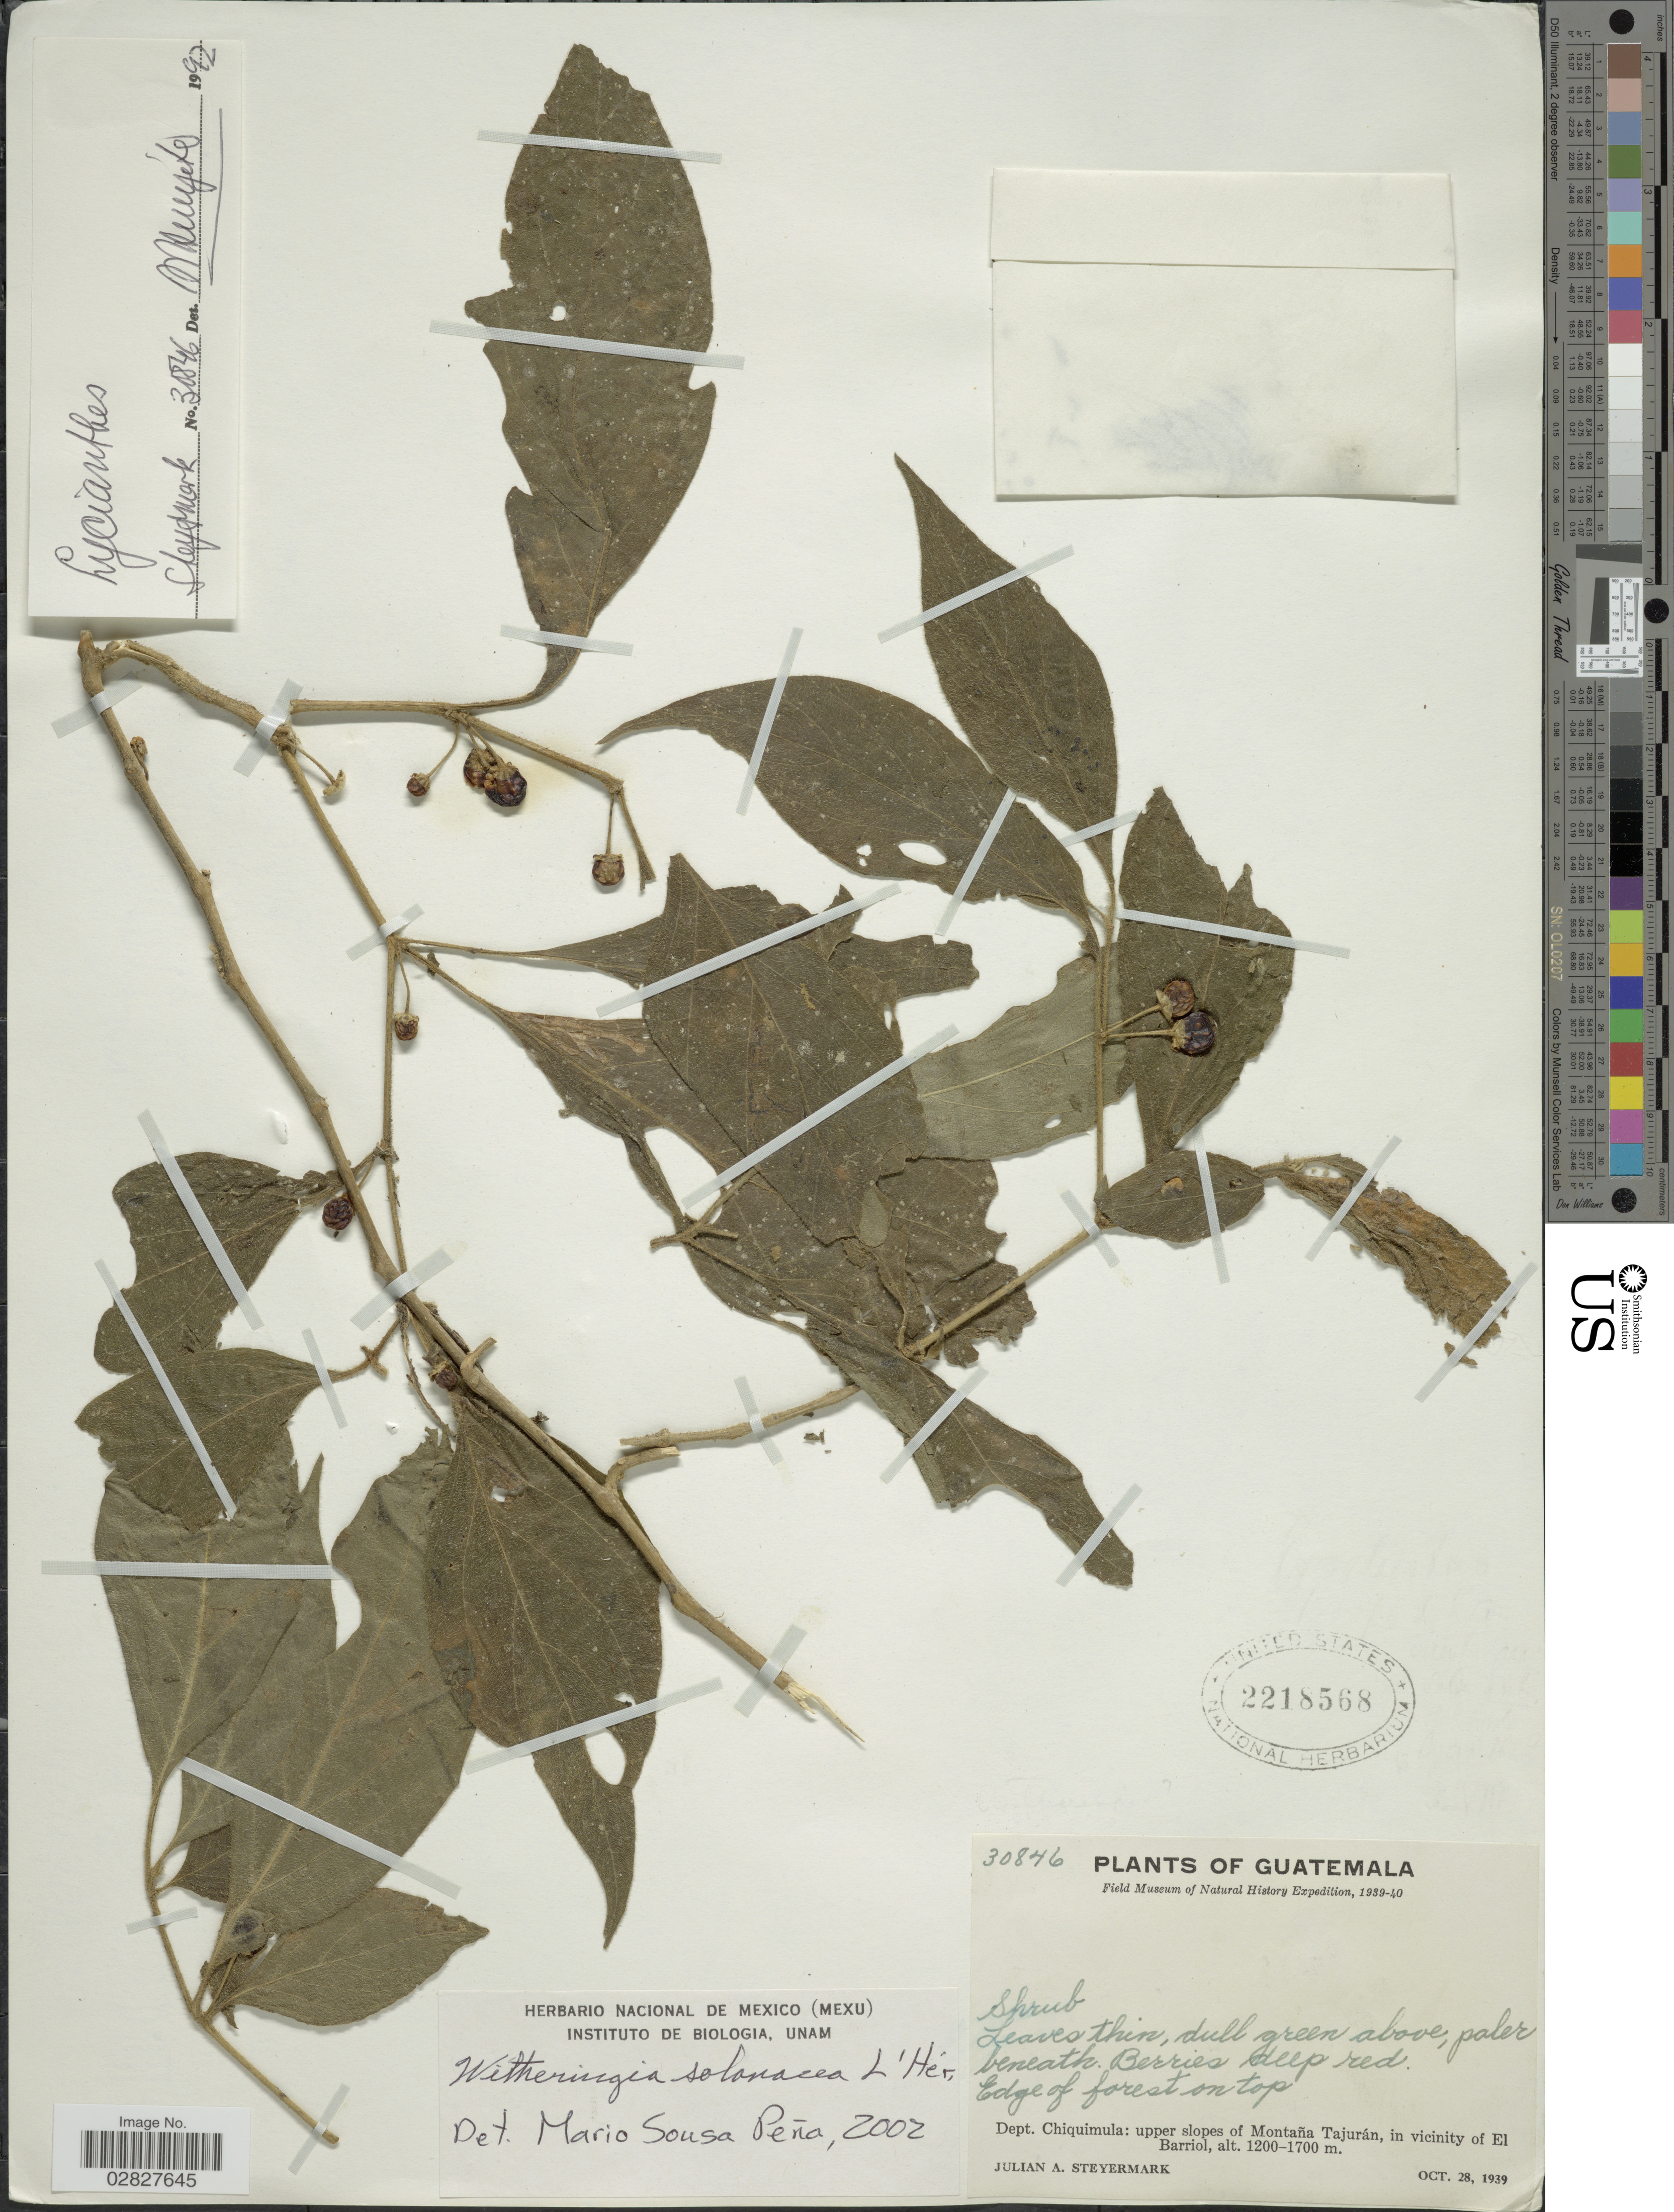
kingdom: Plantae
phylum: Tracheophyta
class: Magnoliopsida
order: Solanales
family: Solanaceae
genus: Witheringia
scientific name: Witheringia solanacea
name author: L'Hér.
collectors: J. Steyermark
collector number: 30846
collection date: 1939-10-28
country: Guatemala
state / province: Chiquimula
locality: Edge of forest on top. Dept. Chiquimula: upper slopes of Montaña Tajurán, in vicinity of El Barriol.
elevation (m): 1200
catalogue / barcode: US 2218568